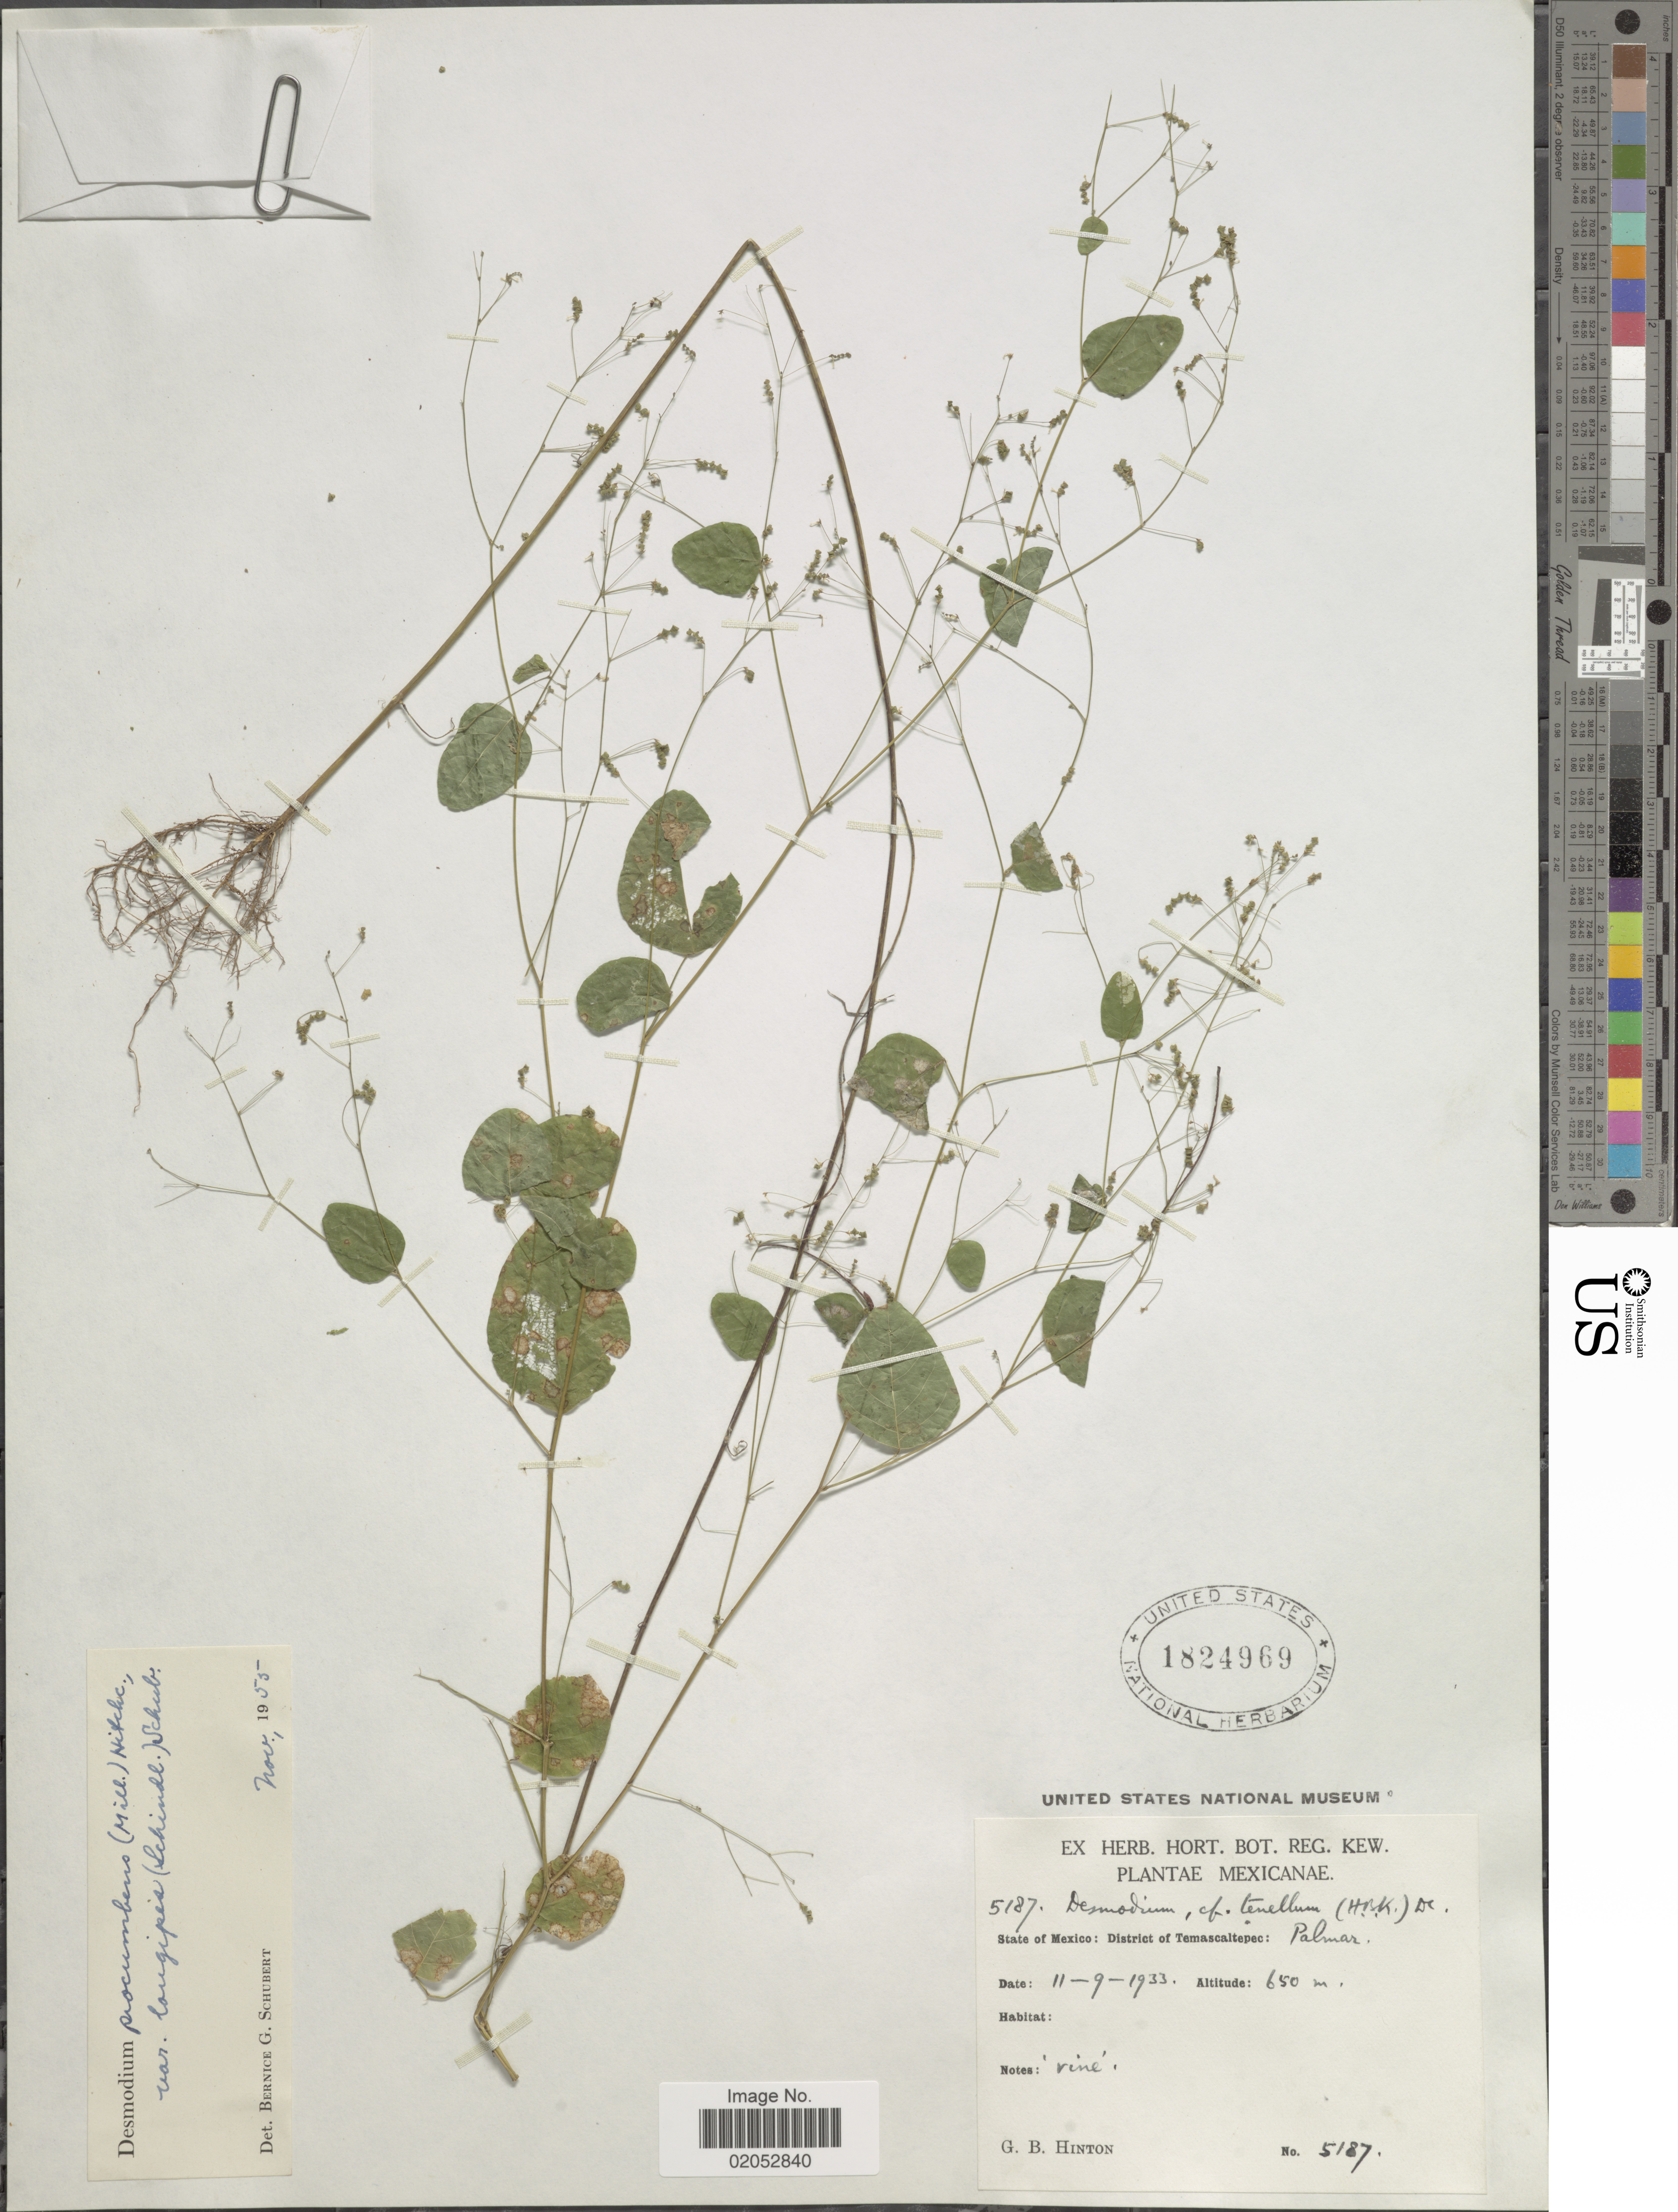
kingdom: Plantae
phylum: Tracheophyta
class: Magnoliopsida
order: Fabales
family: Fabaceae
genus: Desmodium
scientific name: Desmodium procumbens var. longipes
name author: (Schindl.) B.G. Schub.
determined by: Schubert, Bernice G.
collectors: G. B. Hinton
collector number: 5187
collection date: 1933-09-11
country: Mexico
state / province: México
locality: District of Temascaltepec: Palmar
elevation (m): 650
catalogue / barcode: US 1824969